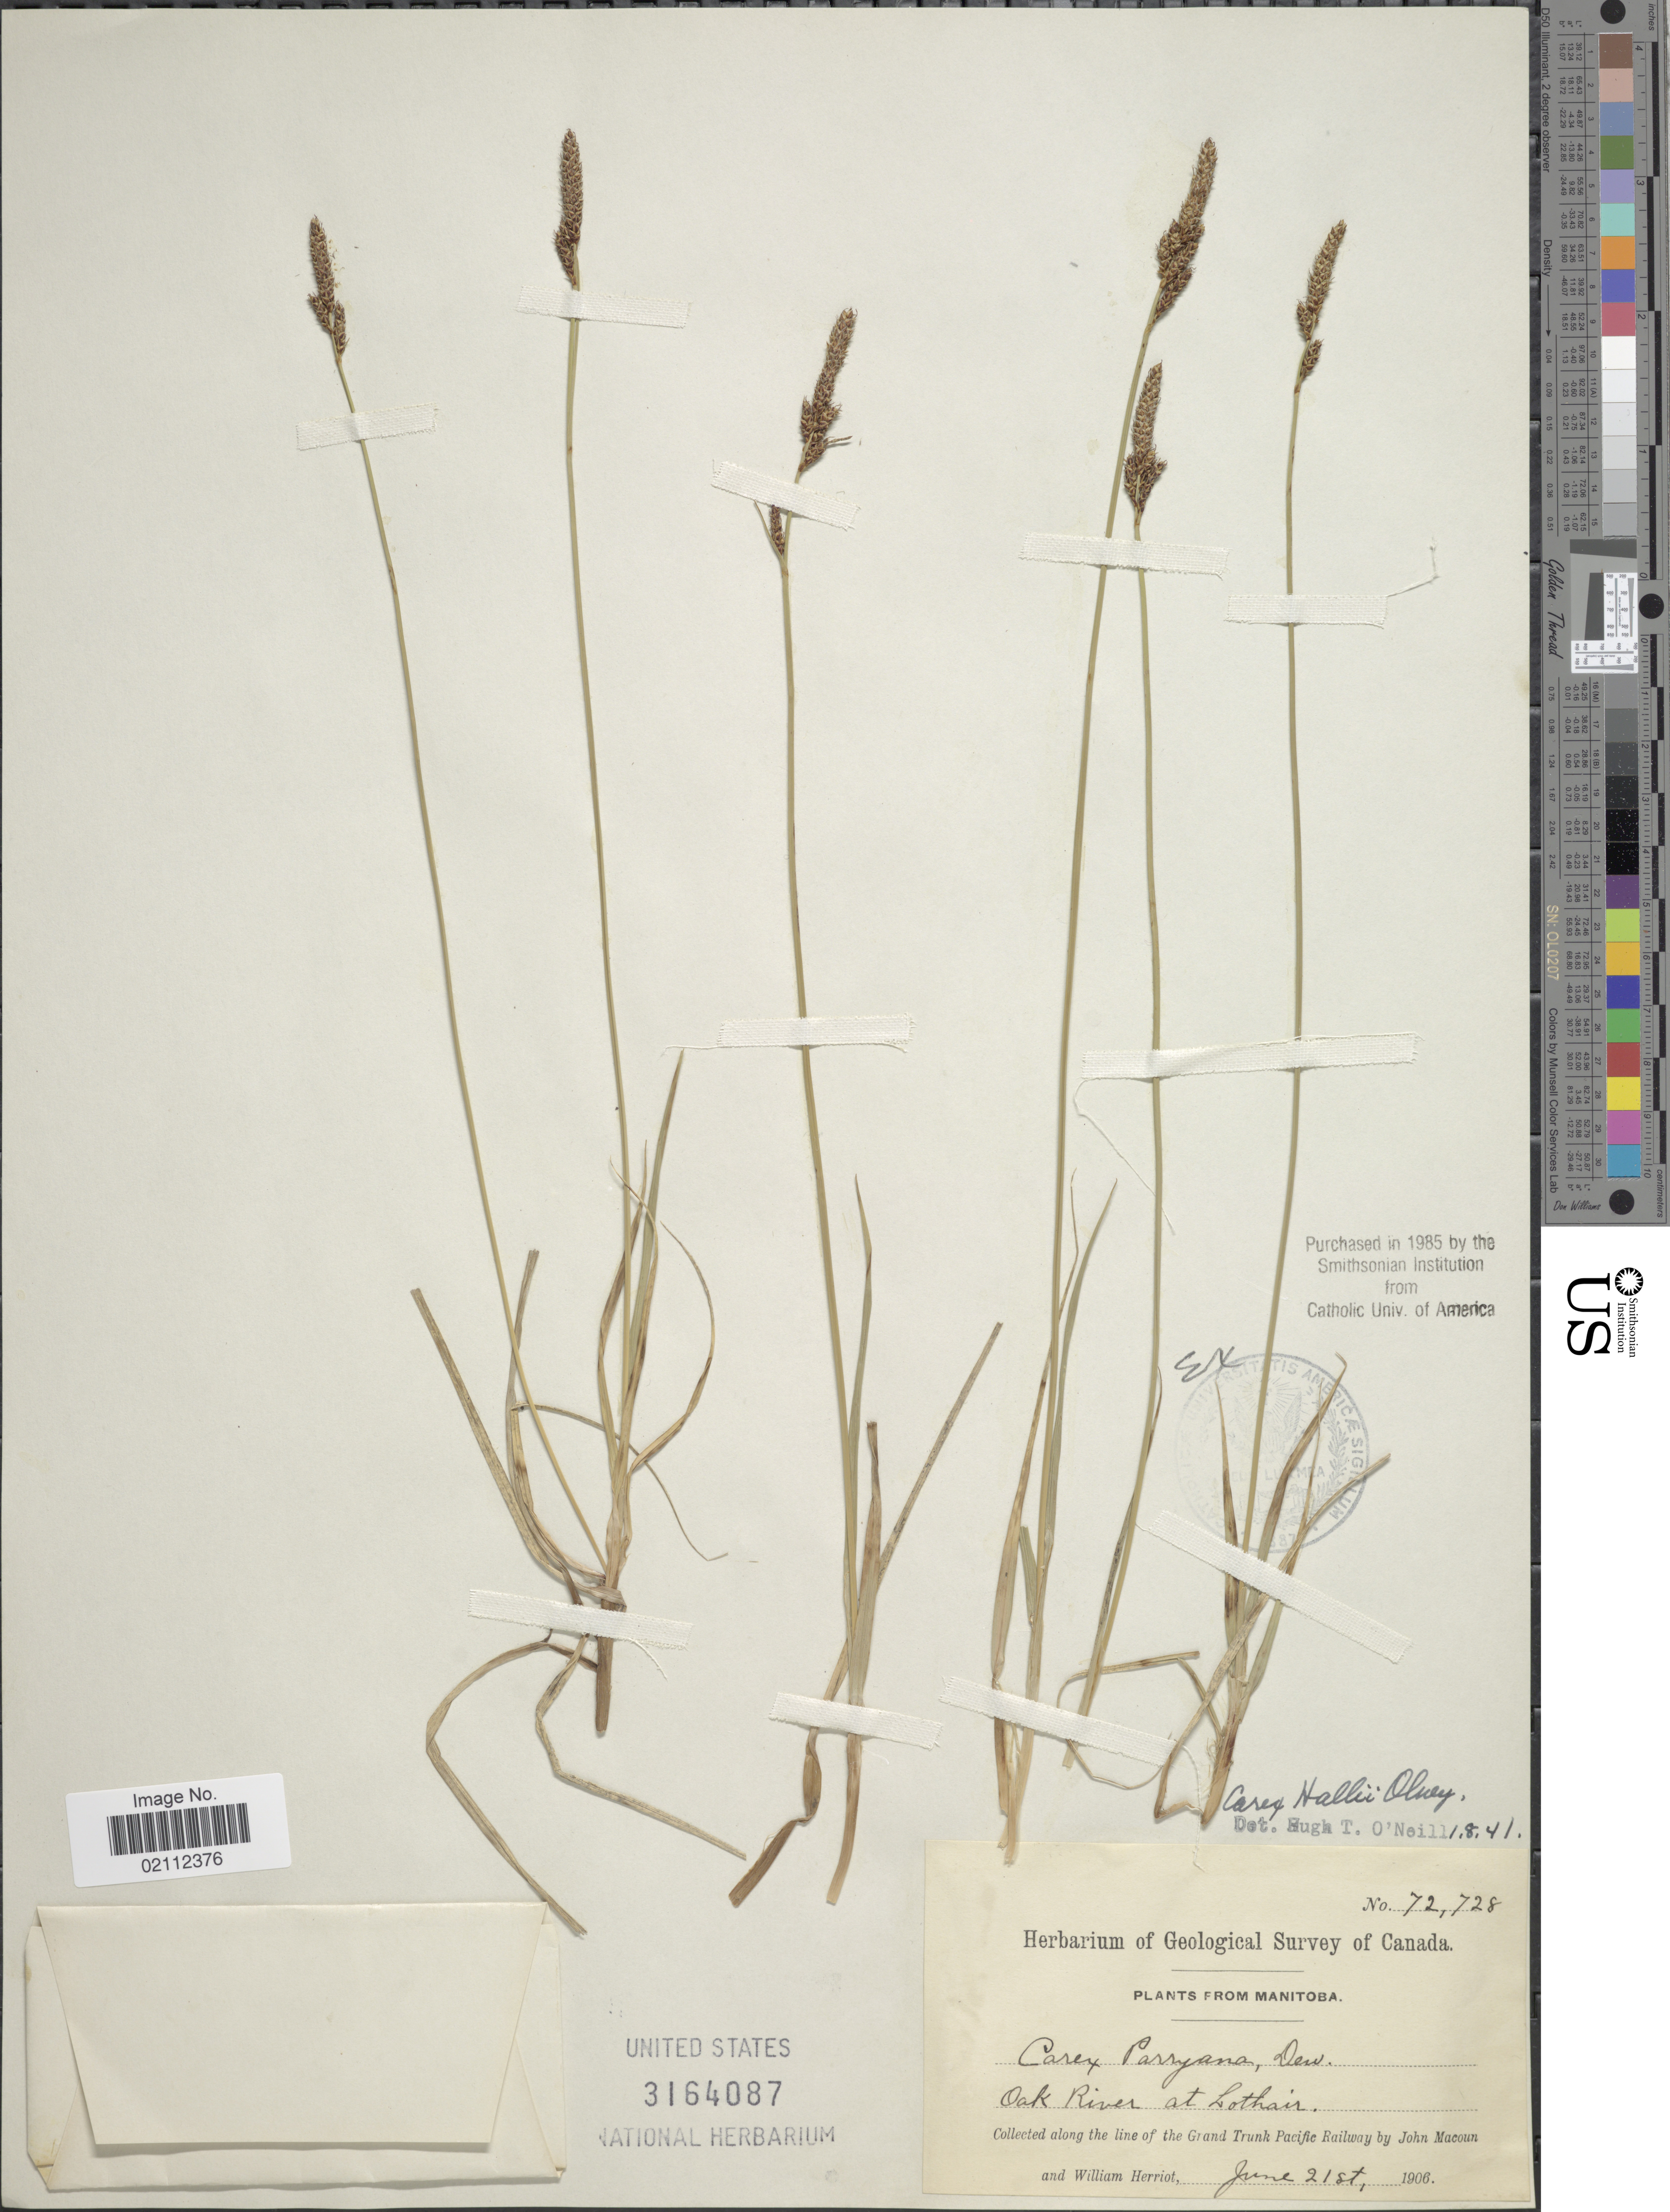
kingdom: Plantae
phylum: Tracheophyta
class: Liliopsida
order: Poales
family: Cyperaceae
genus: Carex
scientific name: Carex hallii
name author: Olney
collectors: J. Macoun & W. Herriot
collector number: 72728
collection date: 1906-06-21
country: Canada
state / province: Manitoba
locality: Along the line of the Grand Trunk Pacific Railway. Oak River at Lothair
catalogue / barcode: US 3164087